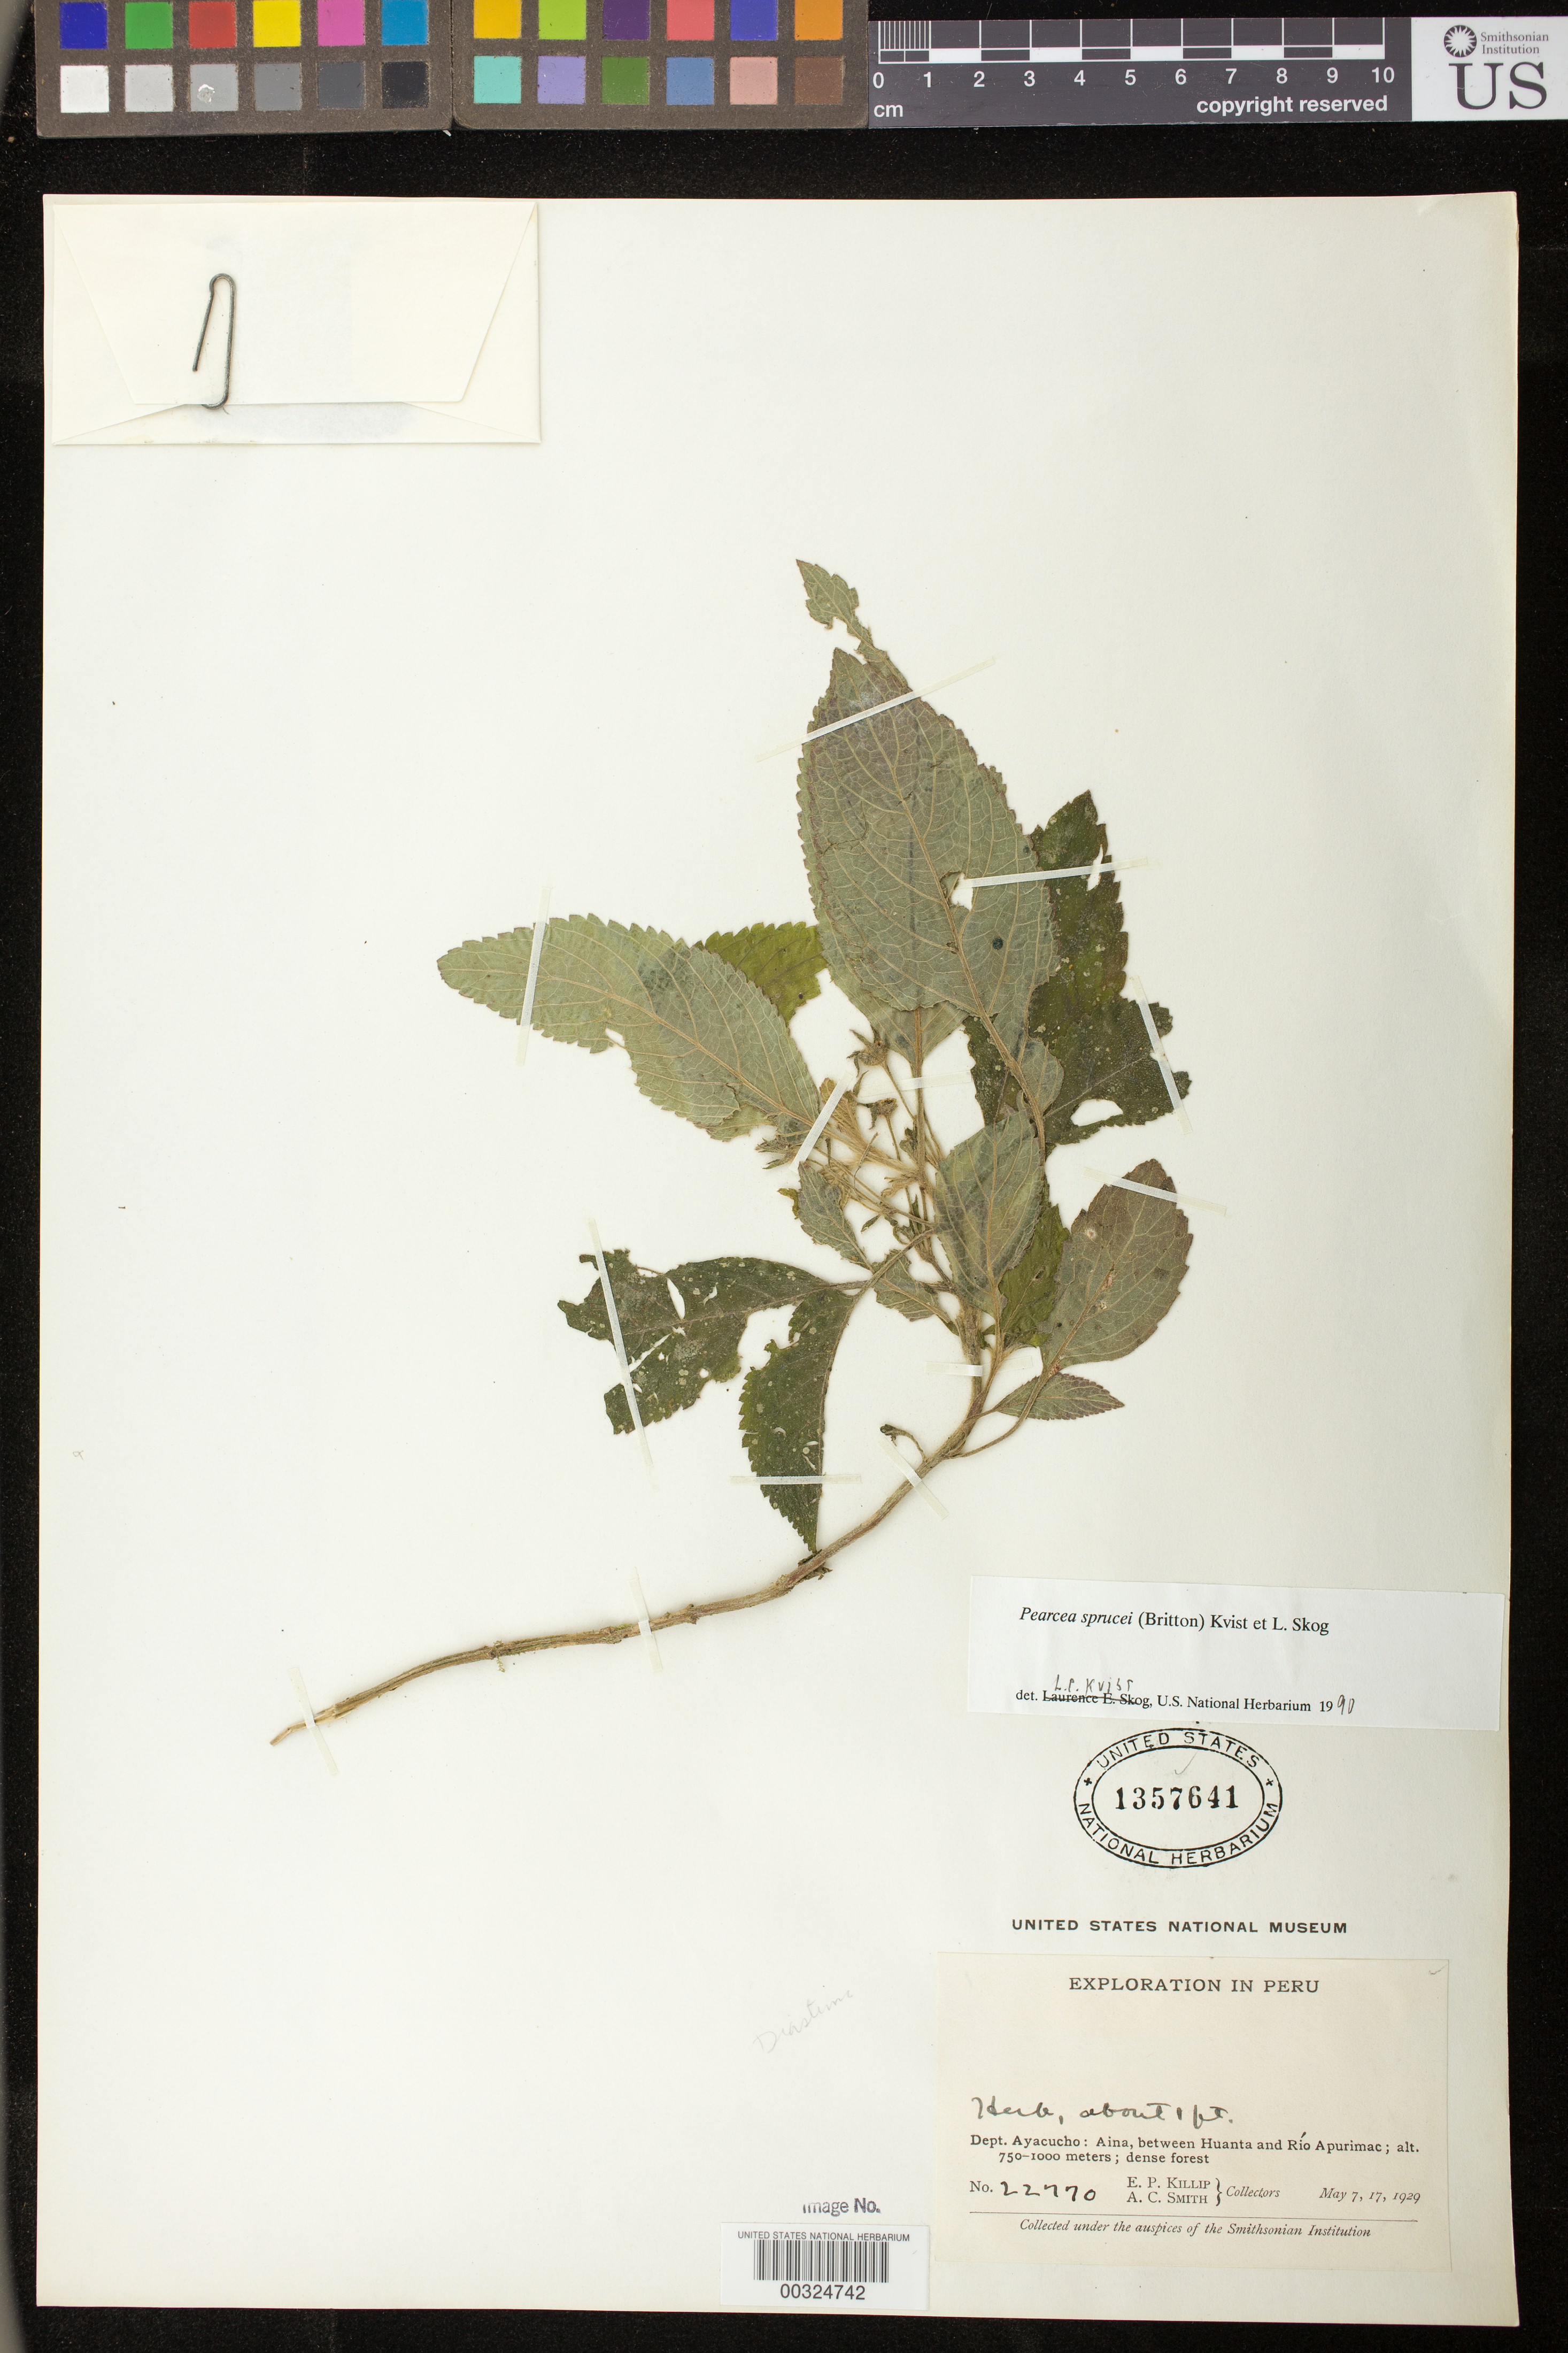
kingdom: Plantae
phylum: Tracheophyta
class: Magnoliopsida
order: Lamiales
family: Gesneriaceae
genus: Pearcea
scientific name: Pearcea sprucei var. sprucei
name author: (Britton ex Rusby) L.P. Kvist & L.E. Skog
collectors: E. P. Killip & A. C. Smith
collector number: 22770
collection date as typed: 7-17 May 1929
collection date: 1929-05-07/1929-05-17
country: Peru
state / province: Ayacucho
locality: Aina, between Huanta and Rio Apurimac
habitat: Dense forest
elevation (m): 750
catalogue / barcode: US 1357641